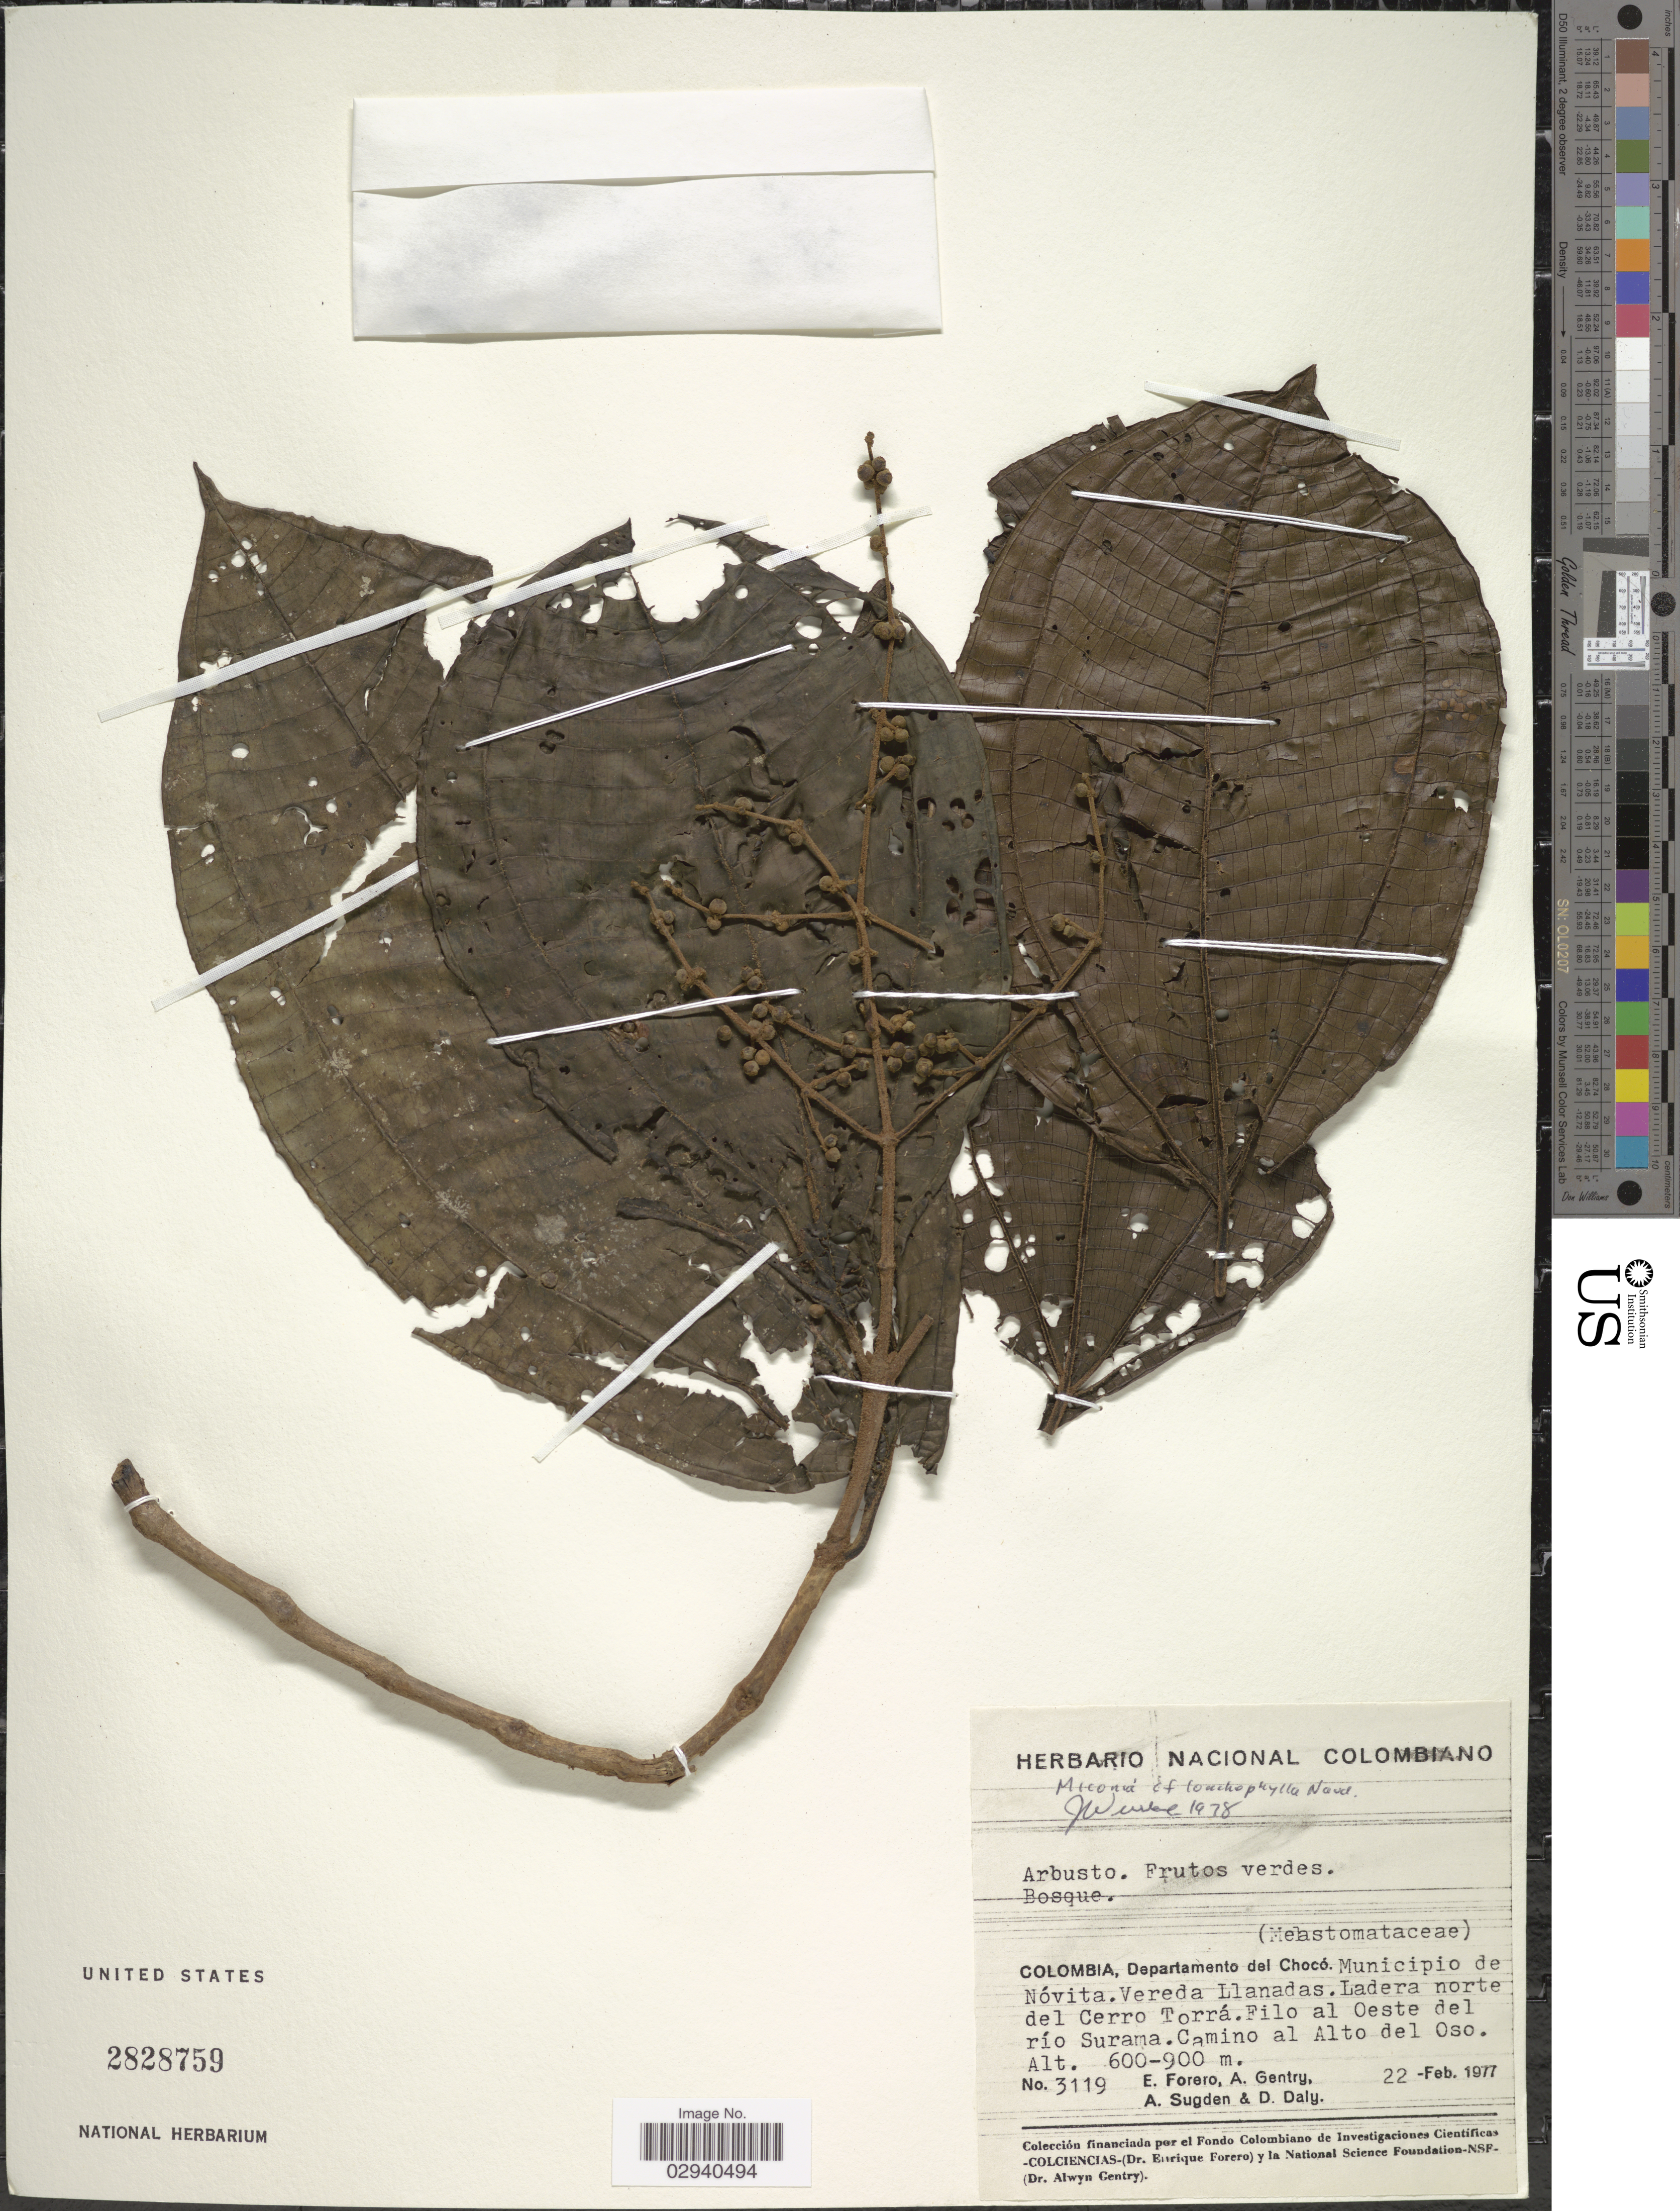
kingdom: Plantae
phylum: Tracheophyta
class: Magnoliopsida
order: Myrtales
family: Melastomataceae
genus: Miconia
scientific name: Miconia lonchophylla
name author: Naudin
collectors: E. Forero, A. H. Gentry, A. Sugden & D. C. Daly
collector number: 3119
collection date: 1977-02-22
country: Colombia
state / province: Chocó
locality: Departamento del Chocó. Municipio de Nóvita. Vereda Llanadas. Ladera norte del Cerro Torrá. Filo al Oeste del río Surama. Camino al Alto del Oso.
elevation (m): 600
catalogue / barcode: US 2828759